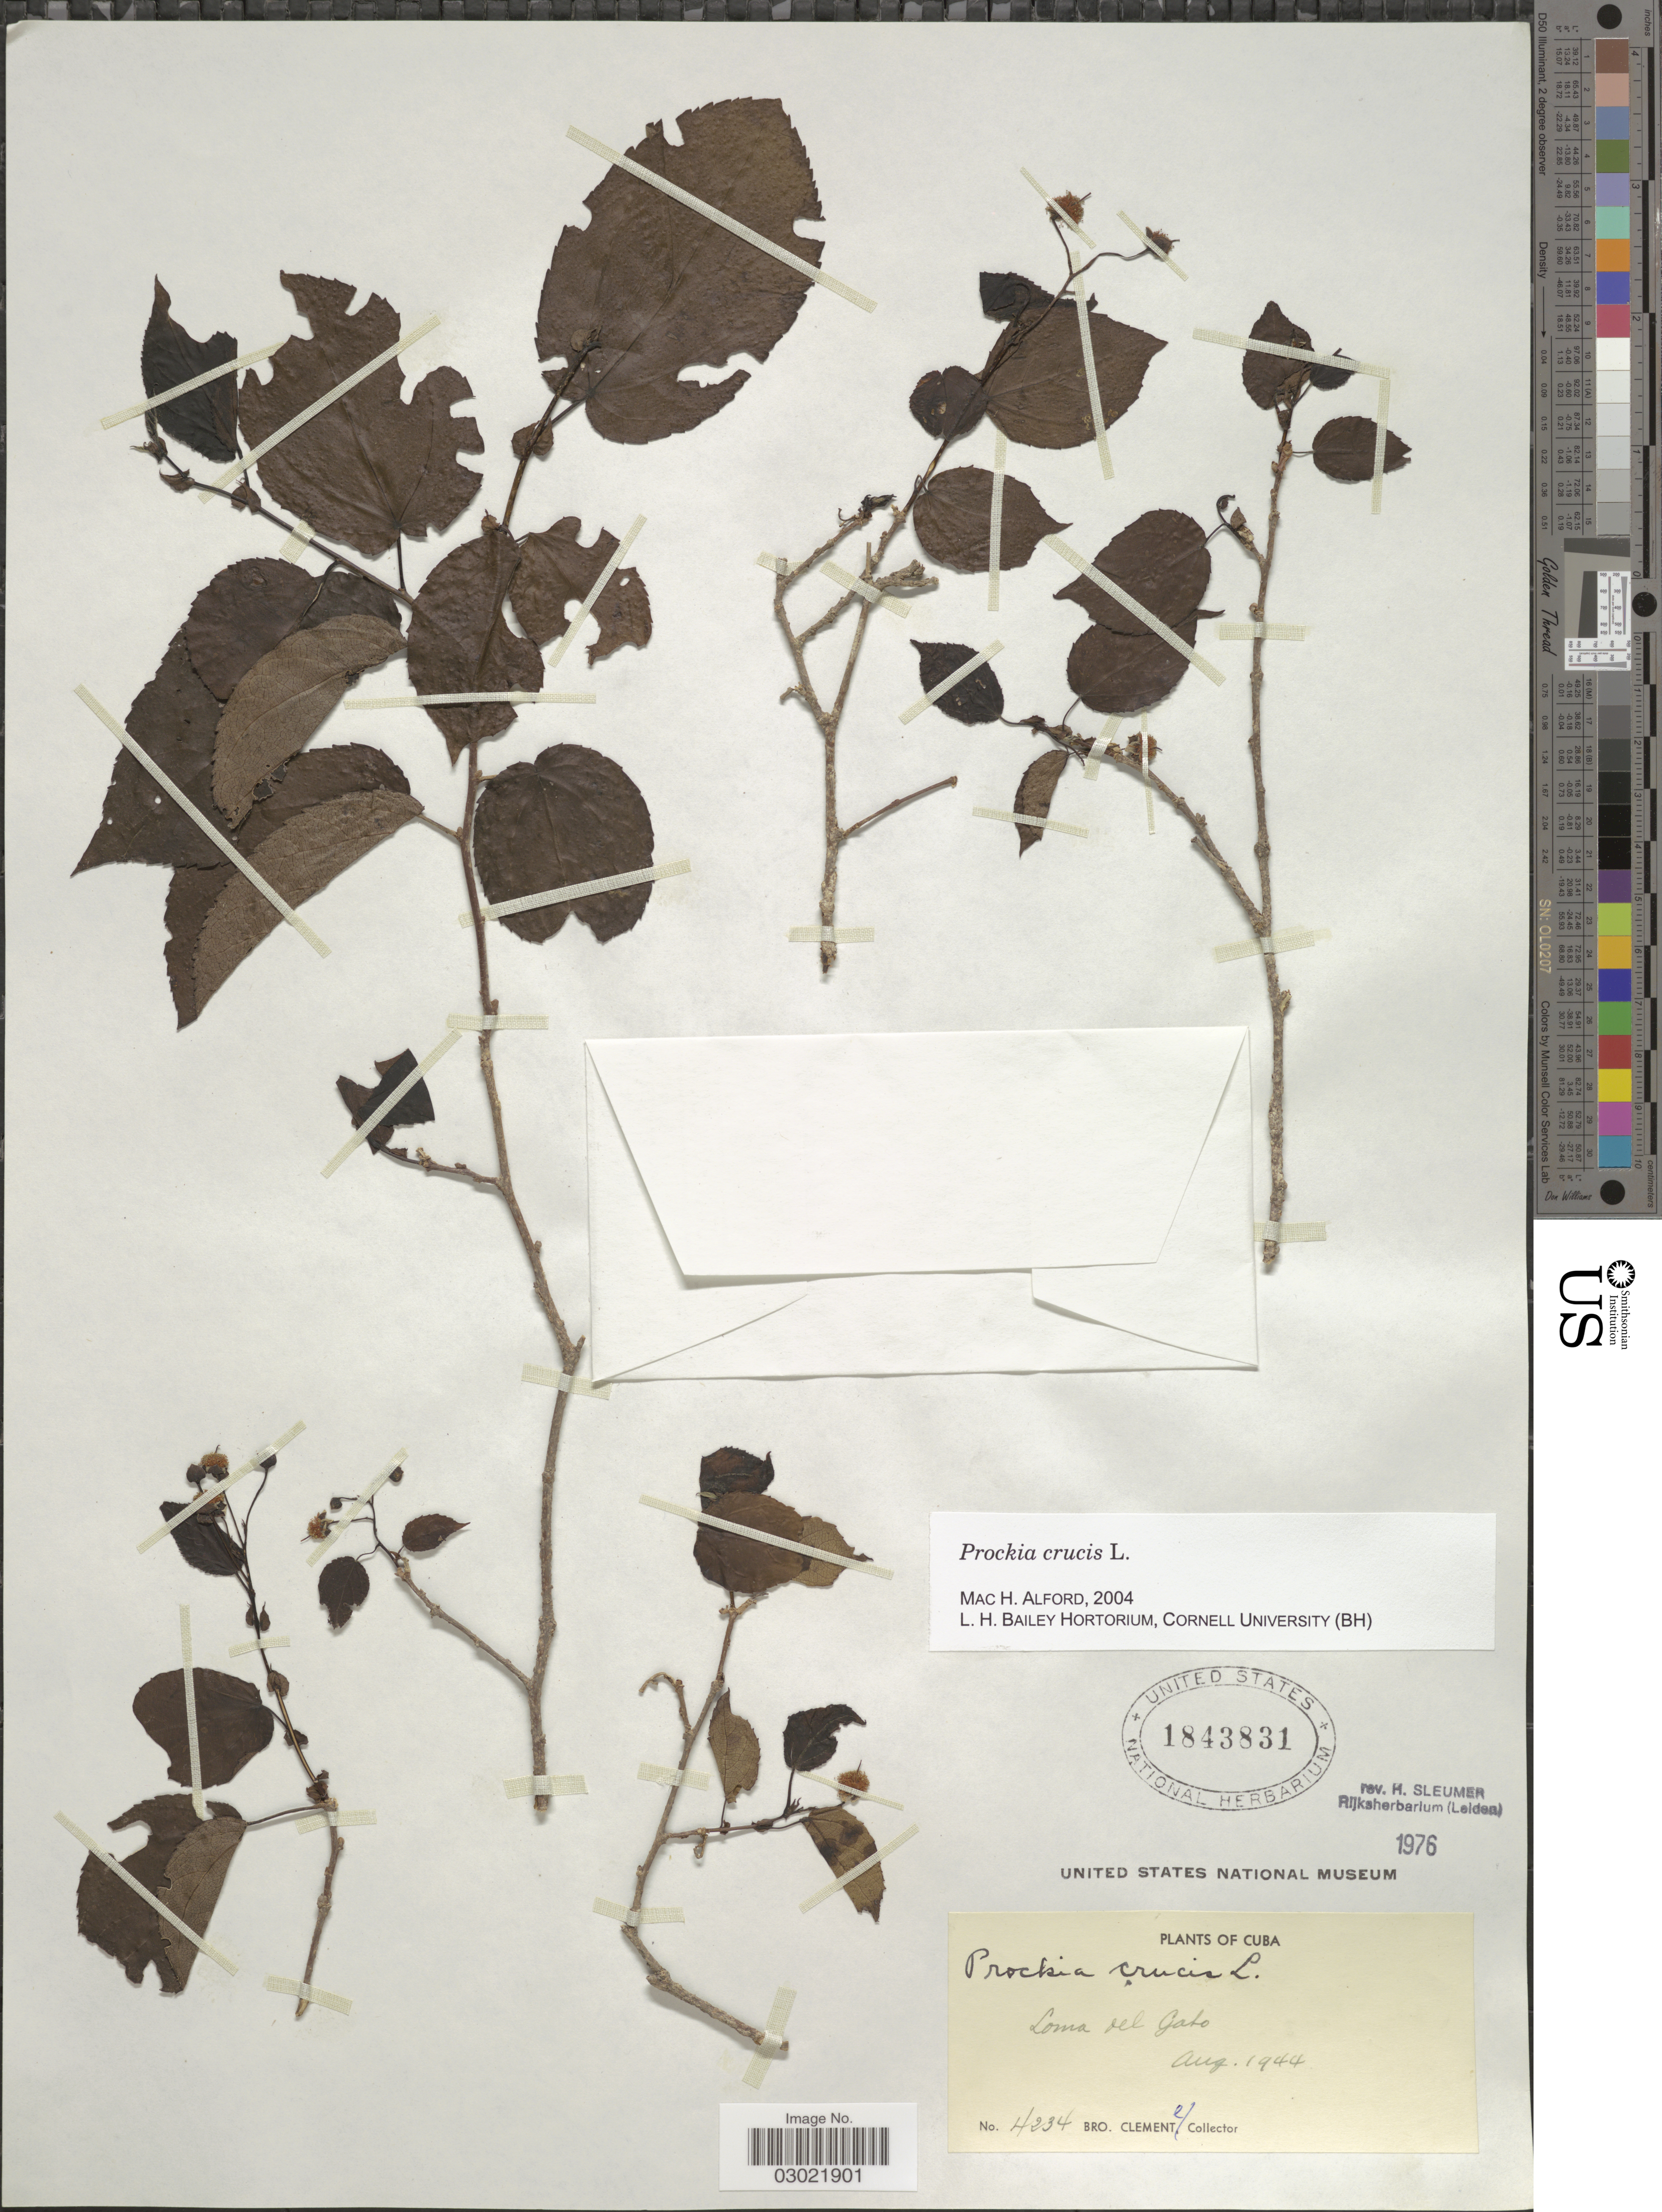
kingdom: Plantae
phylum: Tracheophyta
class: Magnoliopsida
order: Malpighiales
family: Salicaceae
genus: Prockia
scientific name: Prockia crucis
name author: P. Browne ex L.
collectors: Bro. Clemente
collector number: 4234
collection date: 1944-08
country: Cuba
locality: Loma del Gato.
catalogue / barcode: US 1843831